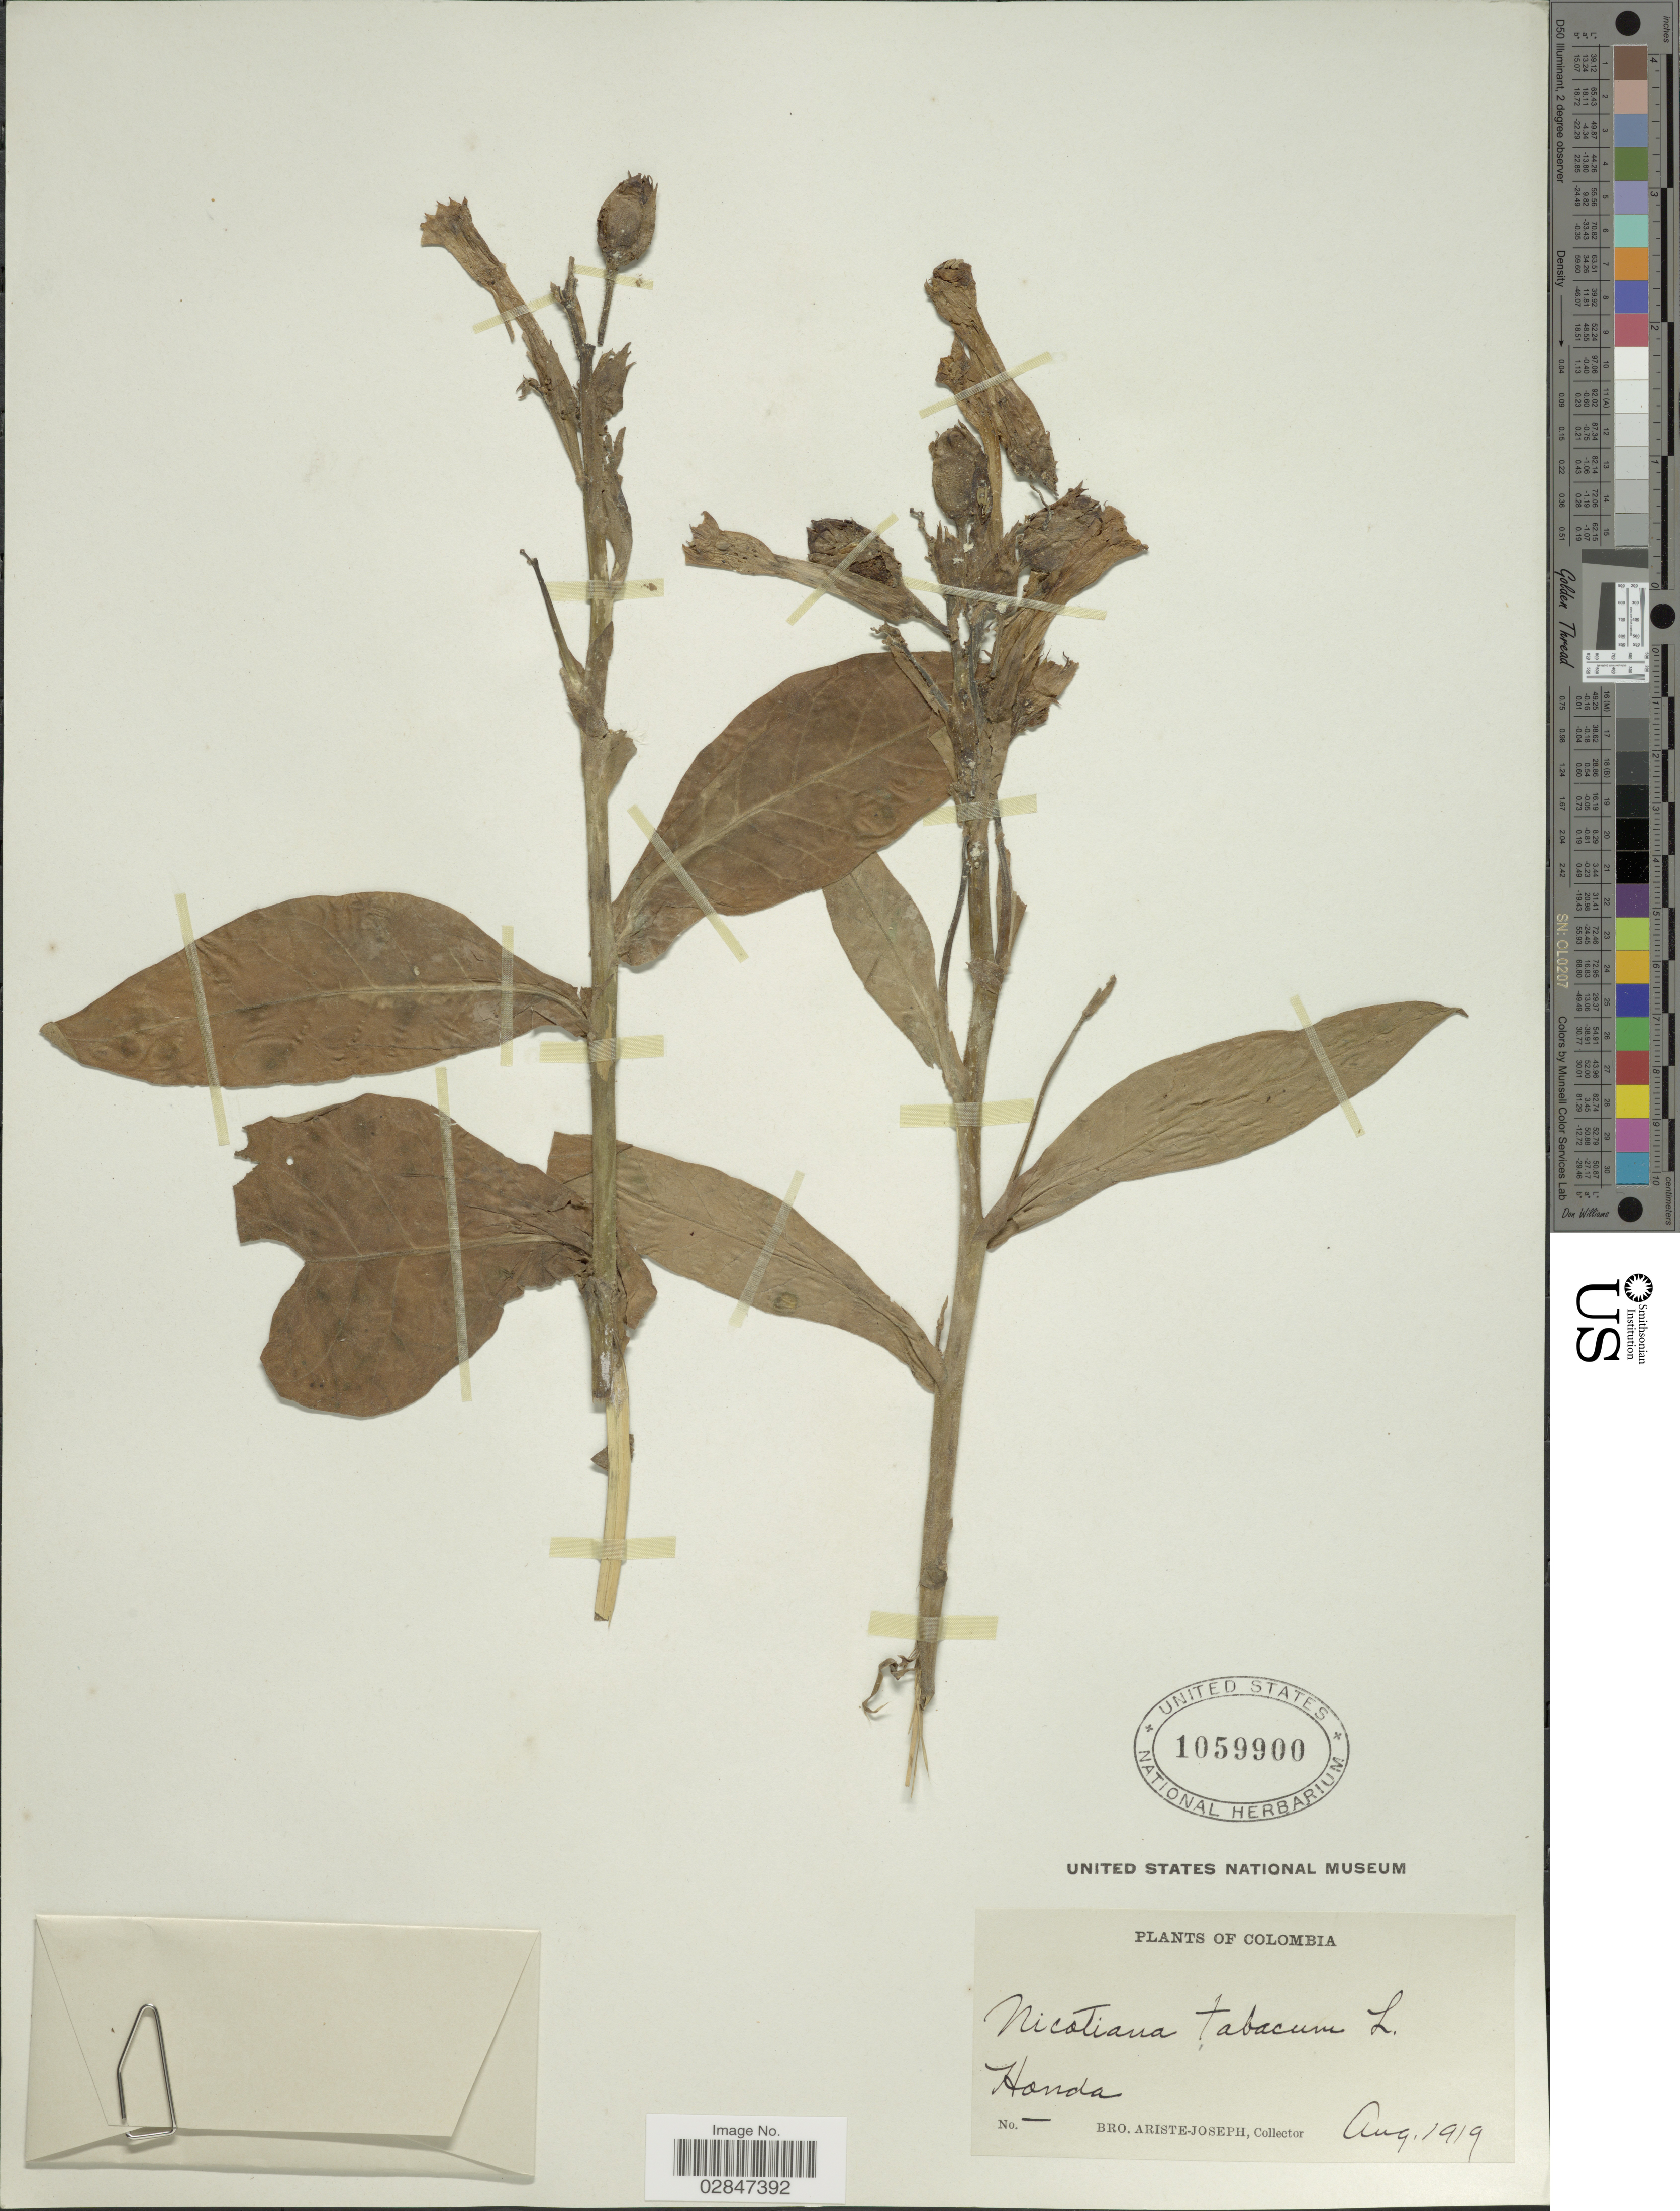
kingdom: Plantae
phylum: Tracheophyta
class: Magnoliopsida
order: Solanales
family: Solanaceae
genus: Nicotiana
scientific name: Nicotiana tabacum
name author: L.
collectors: Bro. Ariste-Joseph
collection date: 1919-08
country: Colombia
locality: Honda.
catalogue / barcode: US 1059900